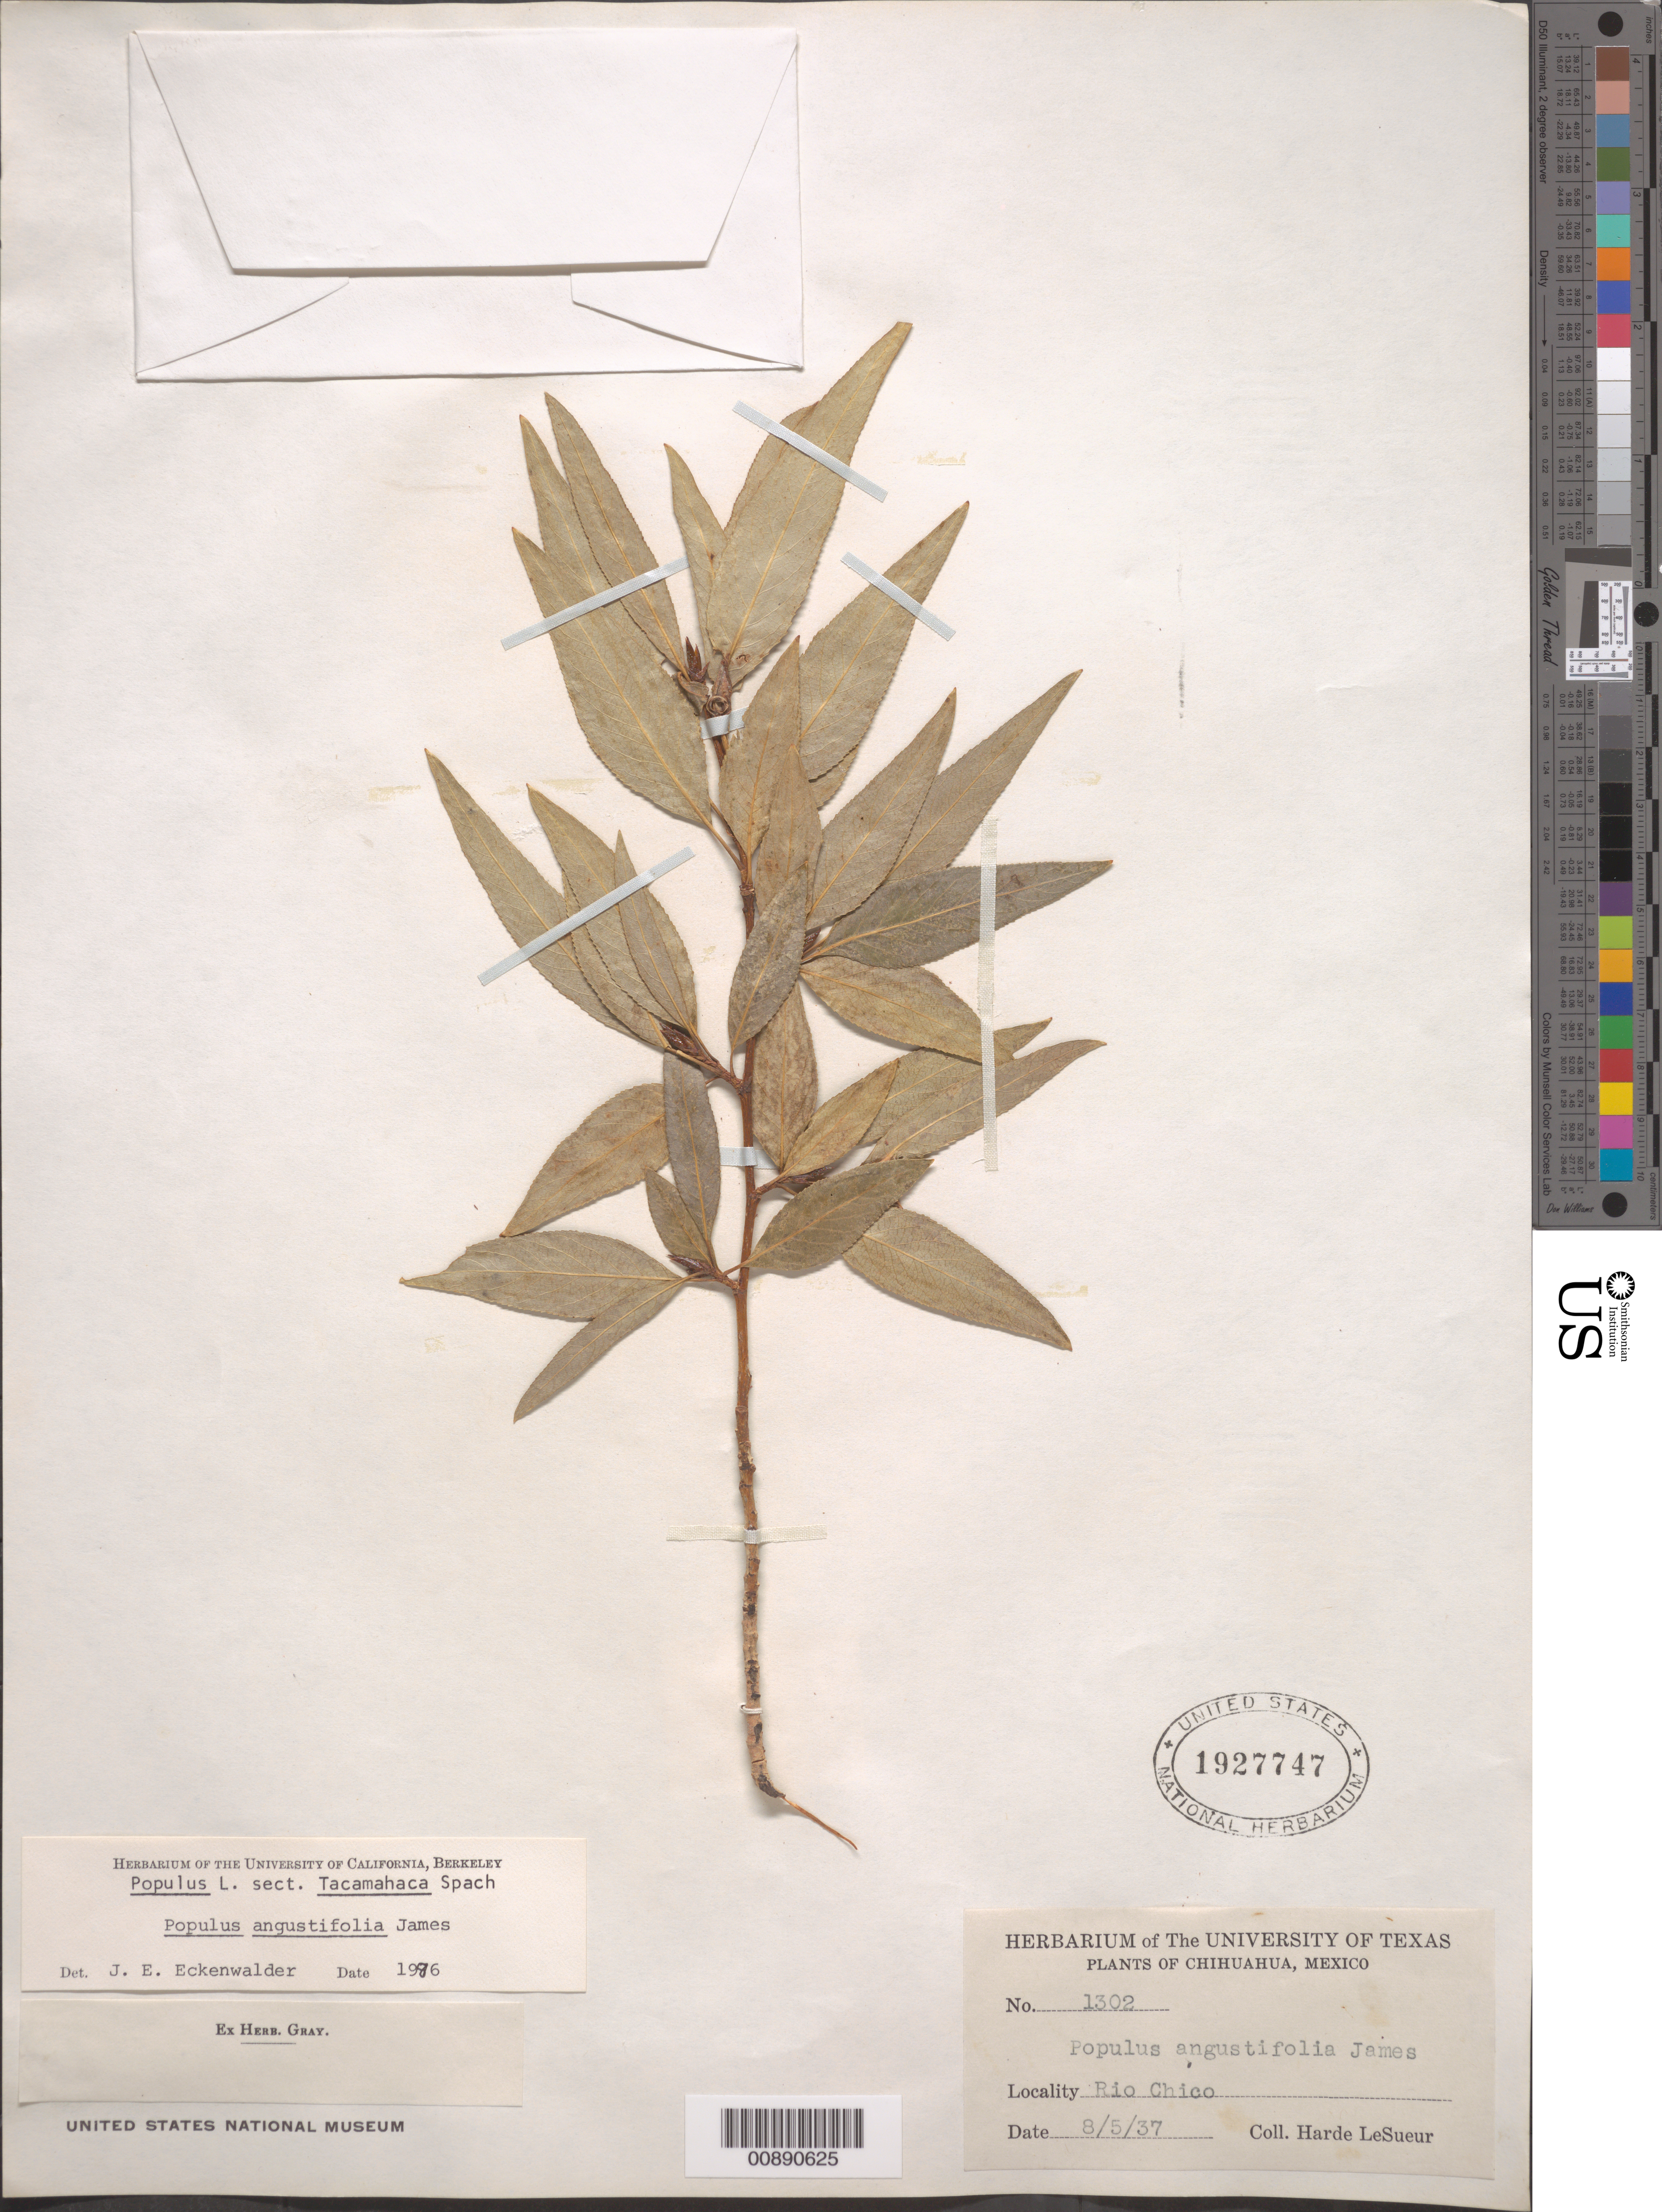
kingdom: Plantae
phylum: Tracheophyta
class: Magnoliopsida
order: Malpighiales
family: Salicaceae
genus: Populus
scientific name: Populus angustifolia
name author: E. James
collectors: D. H. LeSueur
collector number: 1302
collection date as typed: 05 Aug 1937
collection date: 1937-08-05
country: Mexico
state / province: Chihuahua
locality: Río Chico, Chihuahua.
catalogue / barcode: US 1927747